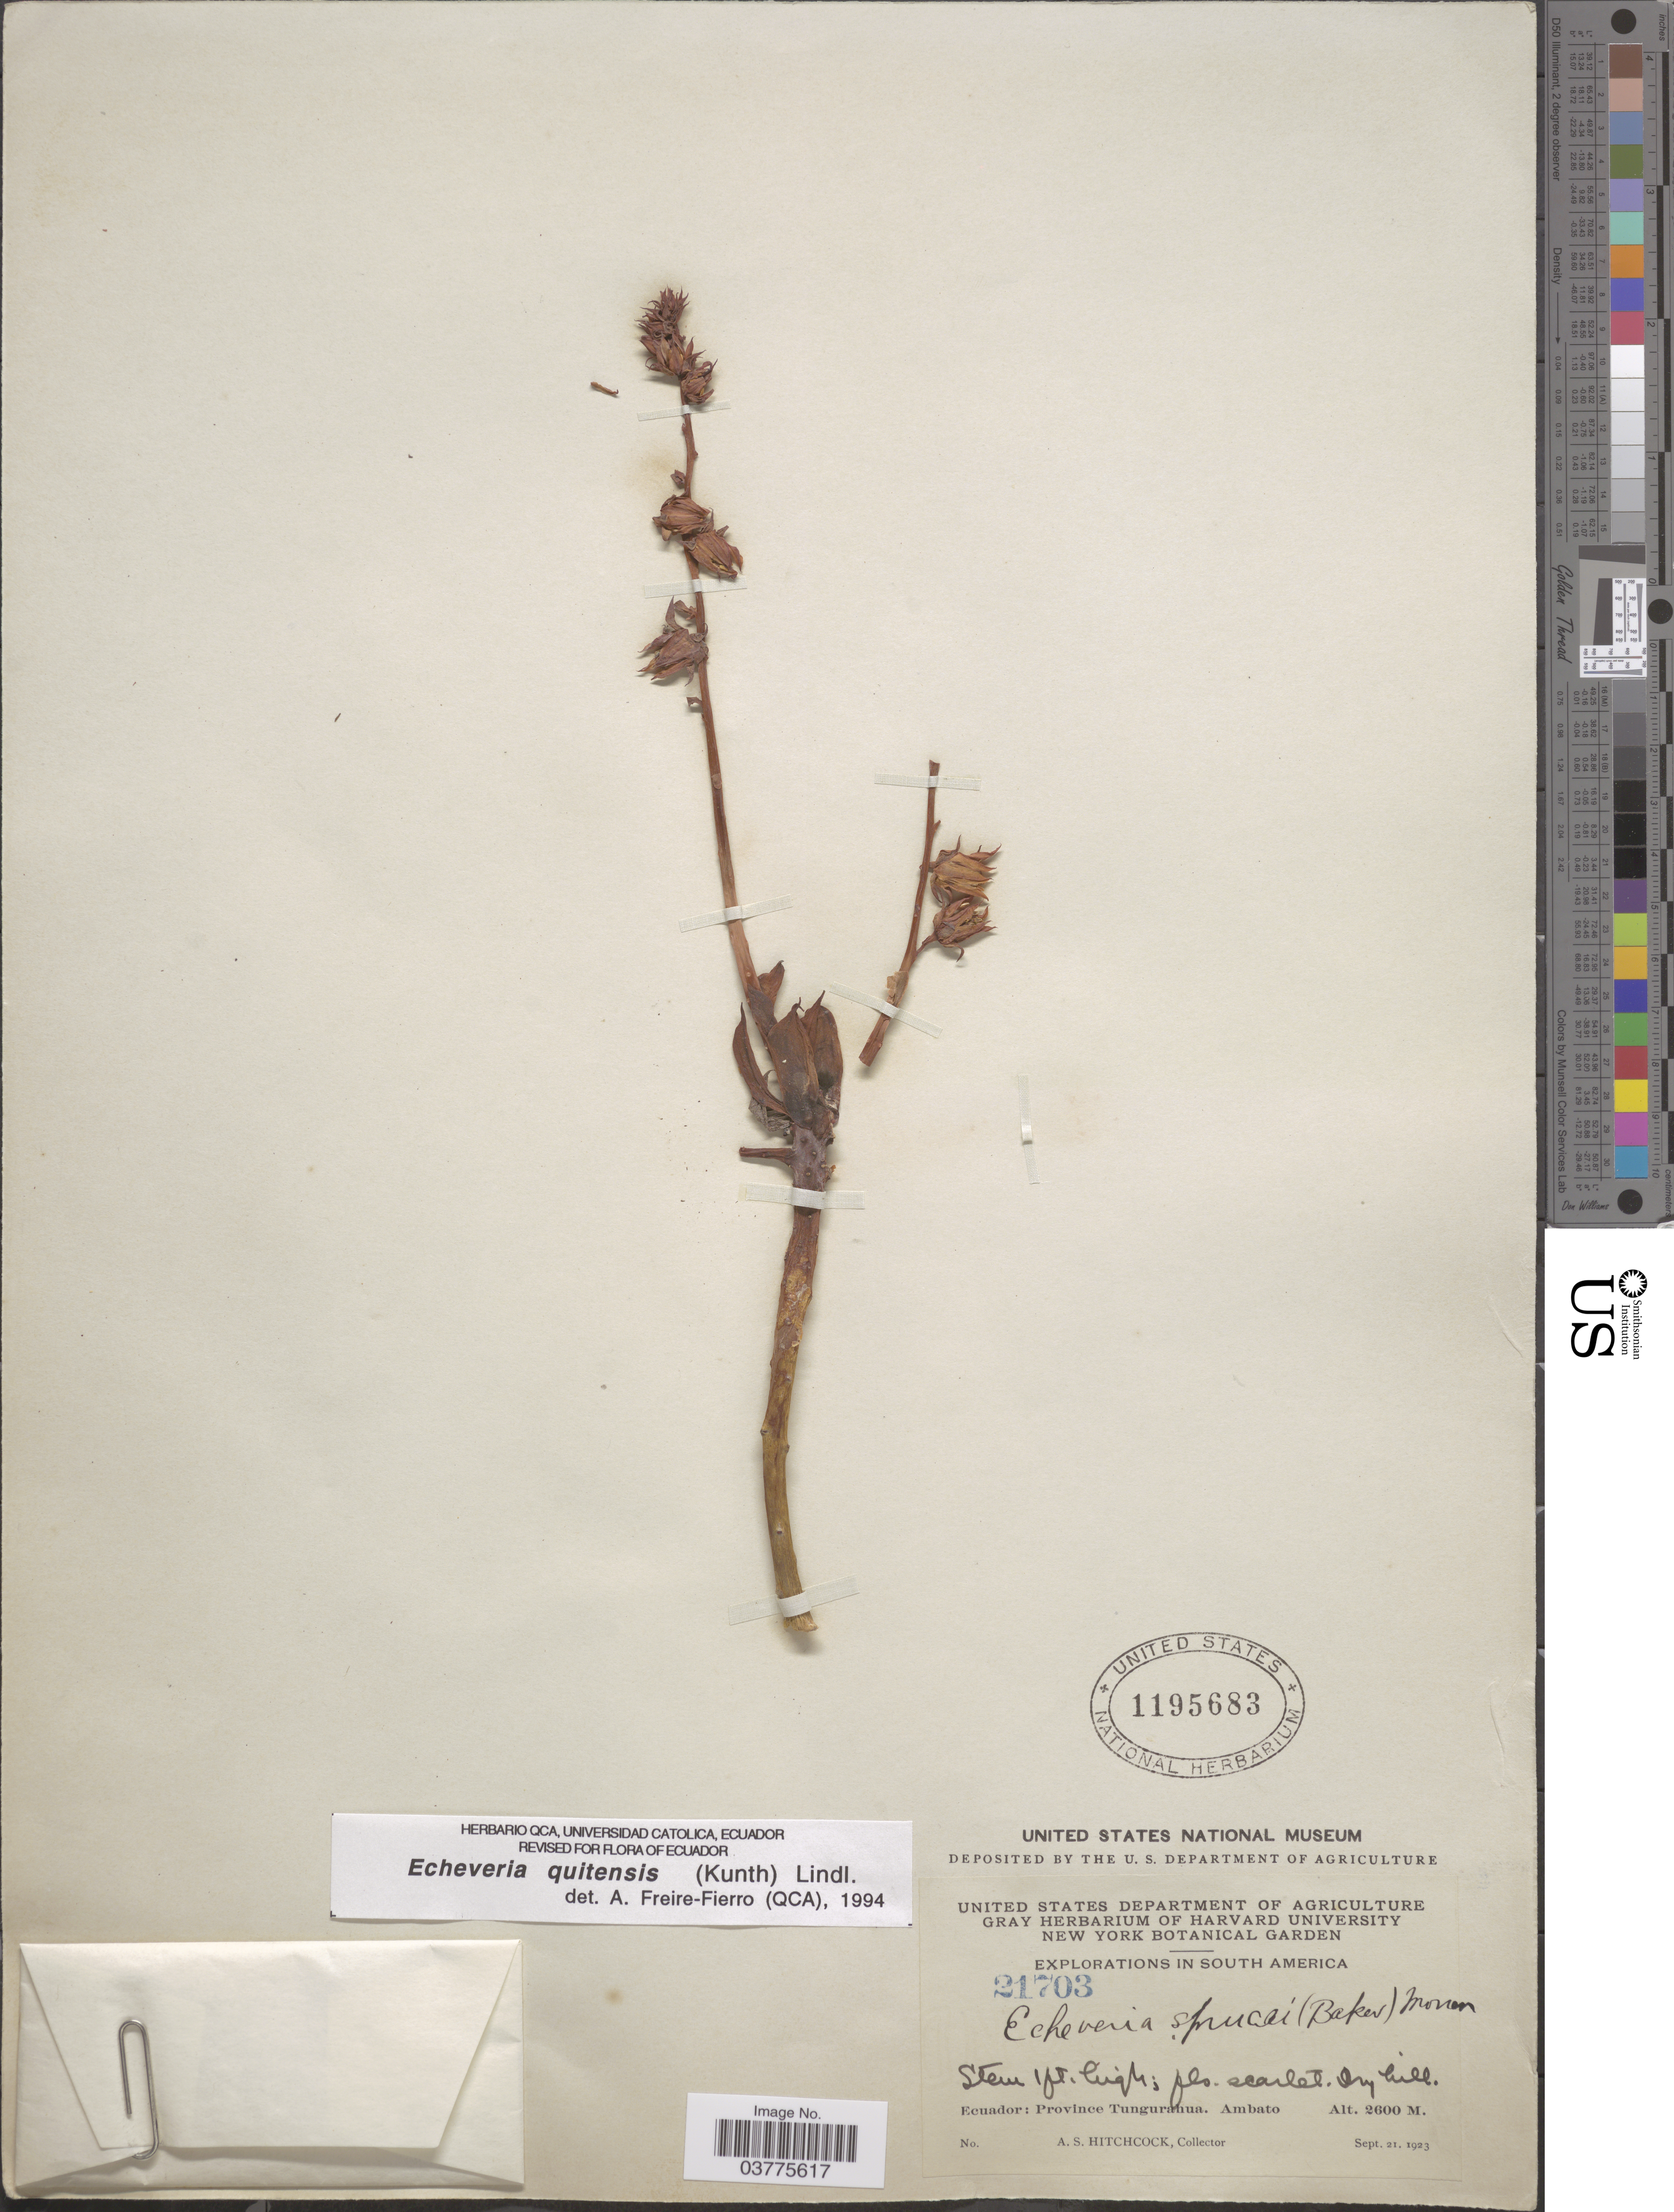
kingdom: Plantae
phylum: Tracheophyta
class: Magnoliopsida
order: Saxifragales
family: Crassulaceae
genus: Echeveria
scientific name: Echeveria quitensis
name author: (Kunth) Lindl.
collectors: A. S. Hitchcock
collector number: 21703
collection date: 1923-09-21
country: Ecuador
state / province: Tungurahua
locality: Ambato.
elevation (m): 2600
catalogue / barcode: US 1195683